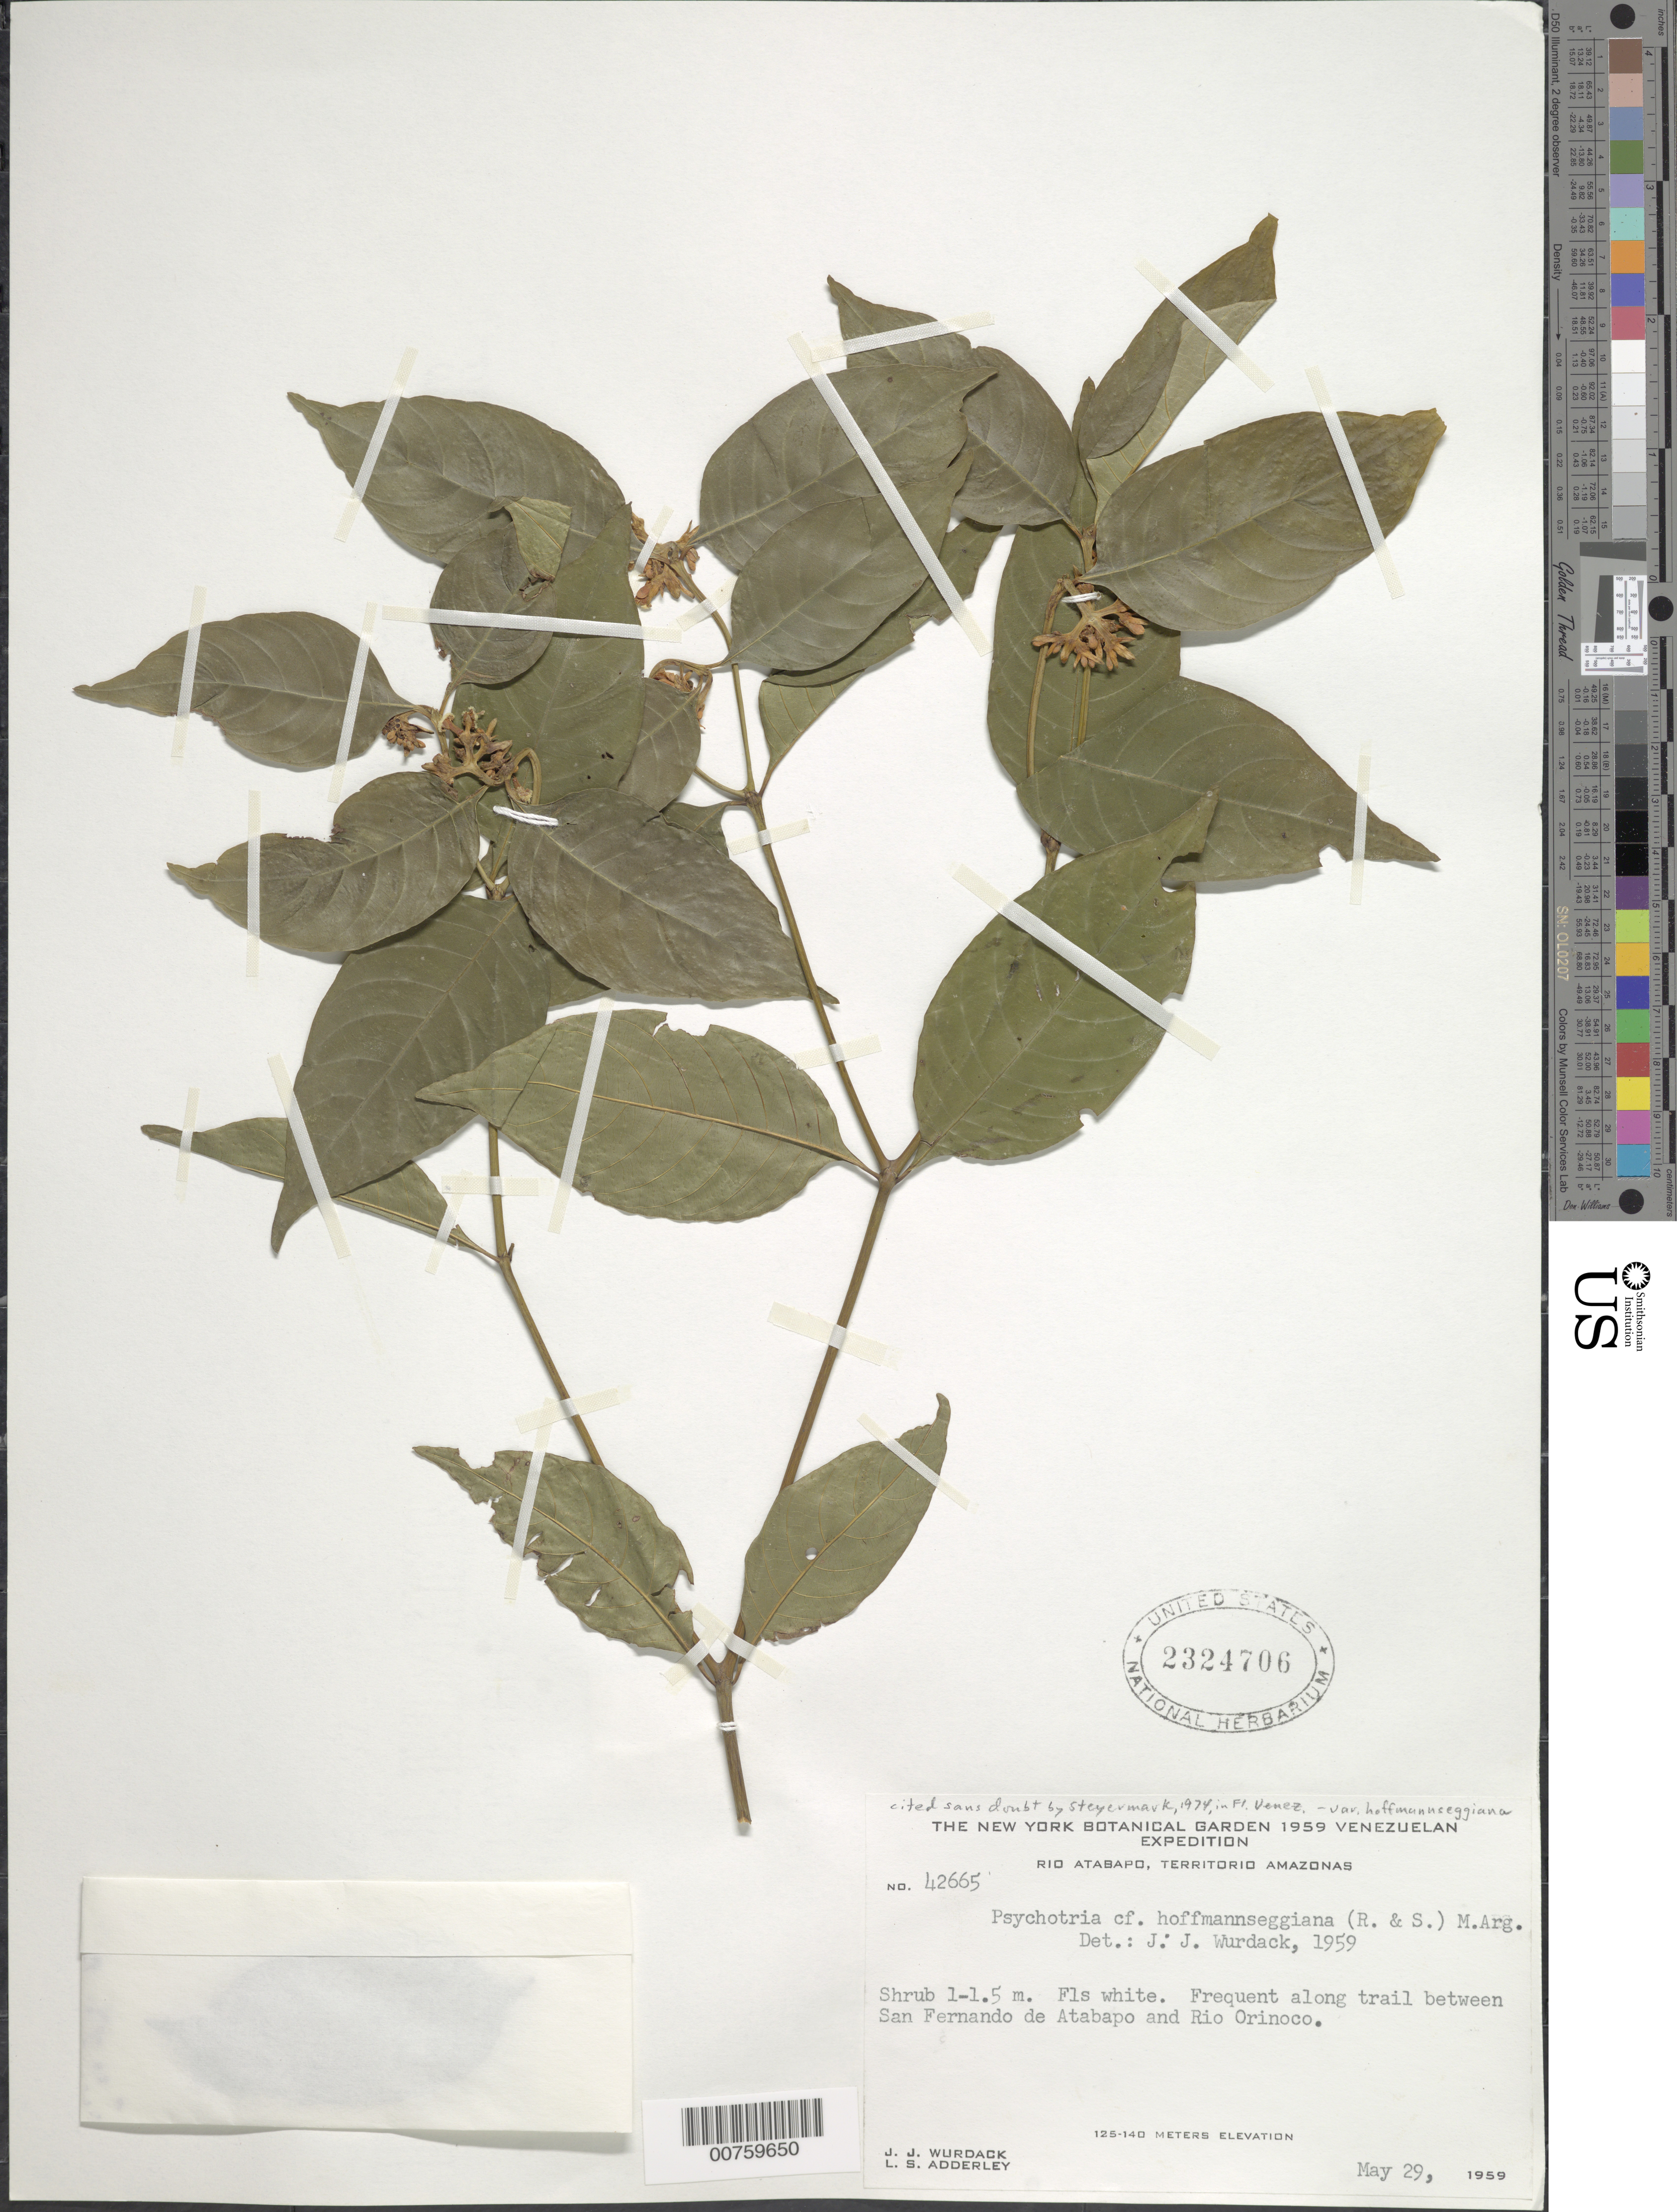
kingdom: Plantae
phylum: Tracheophyta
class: Magnoliopsida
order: Gentianales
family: Rubiaceae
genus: Psychotria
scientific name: Psychotria hoffmannseggiana var. hoffmanneseggiana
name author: (Willd. ex Roem. & Schult.) Müll. Arg.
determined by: Steyermark, Julian A., (VEN)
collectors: J. J. Wurdack & L. S. Adderley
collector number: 42665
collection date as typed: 29-May-59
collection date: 1959-05-29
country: Venezuela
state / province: Amazonas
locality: Río Orinoco, trail between San Fernando de Atabapo and Río Orinoco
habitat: Along trail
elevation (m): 125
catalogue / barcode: US 2324706